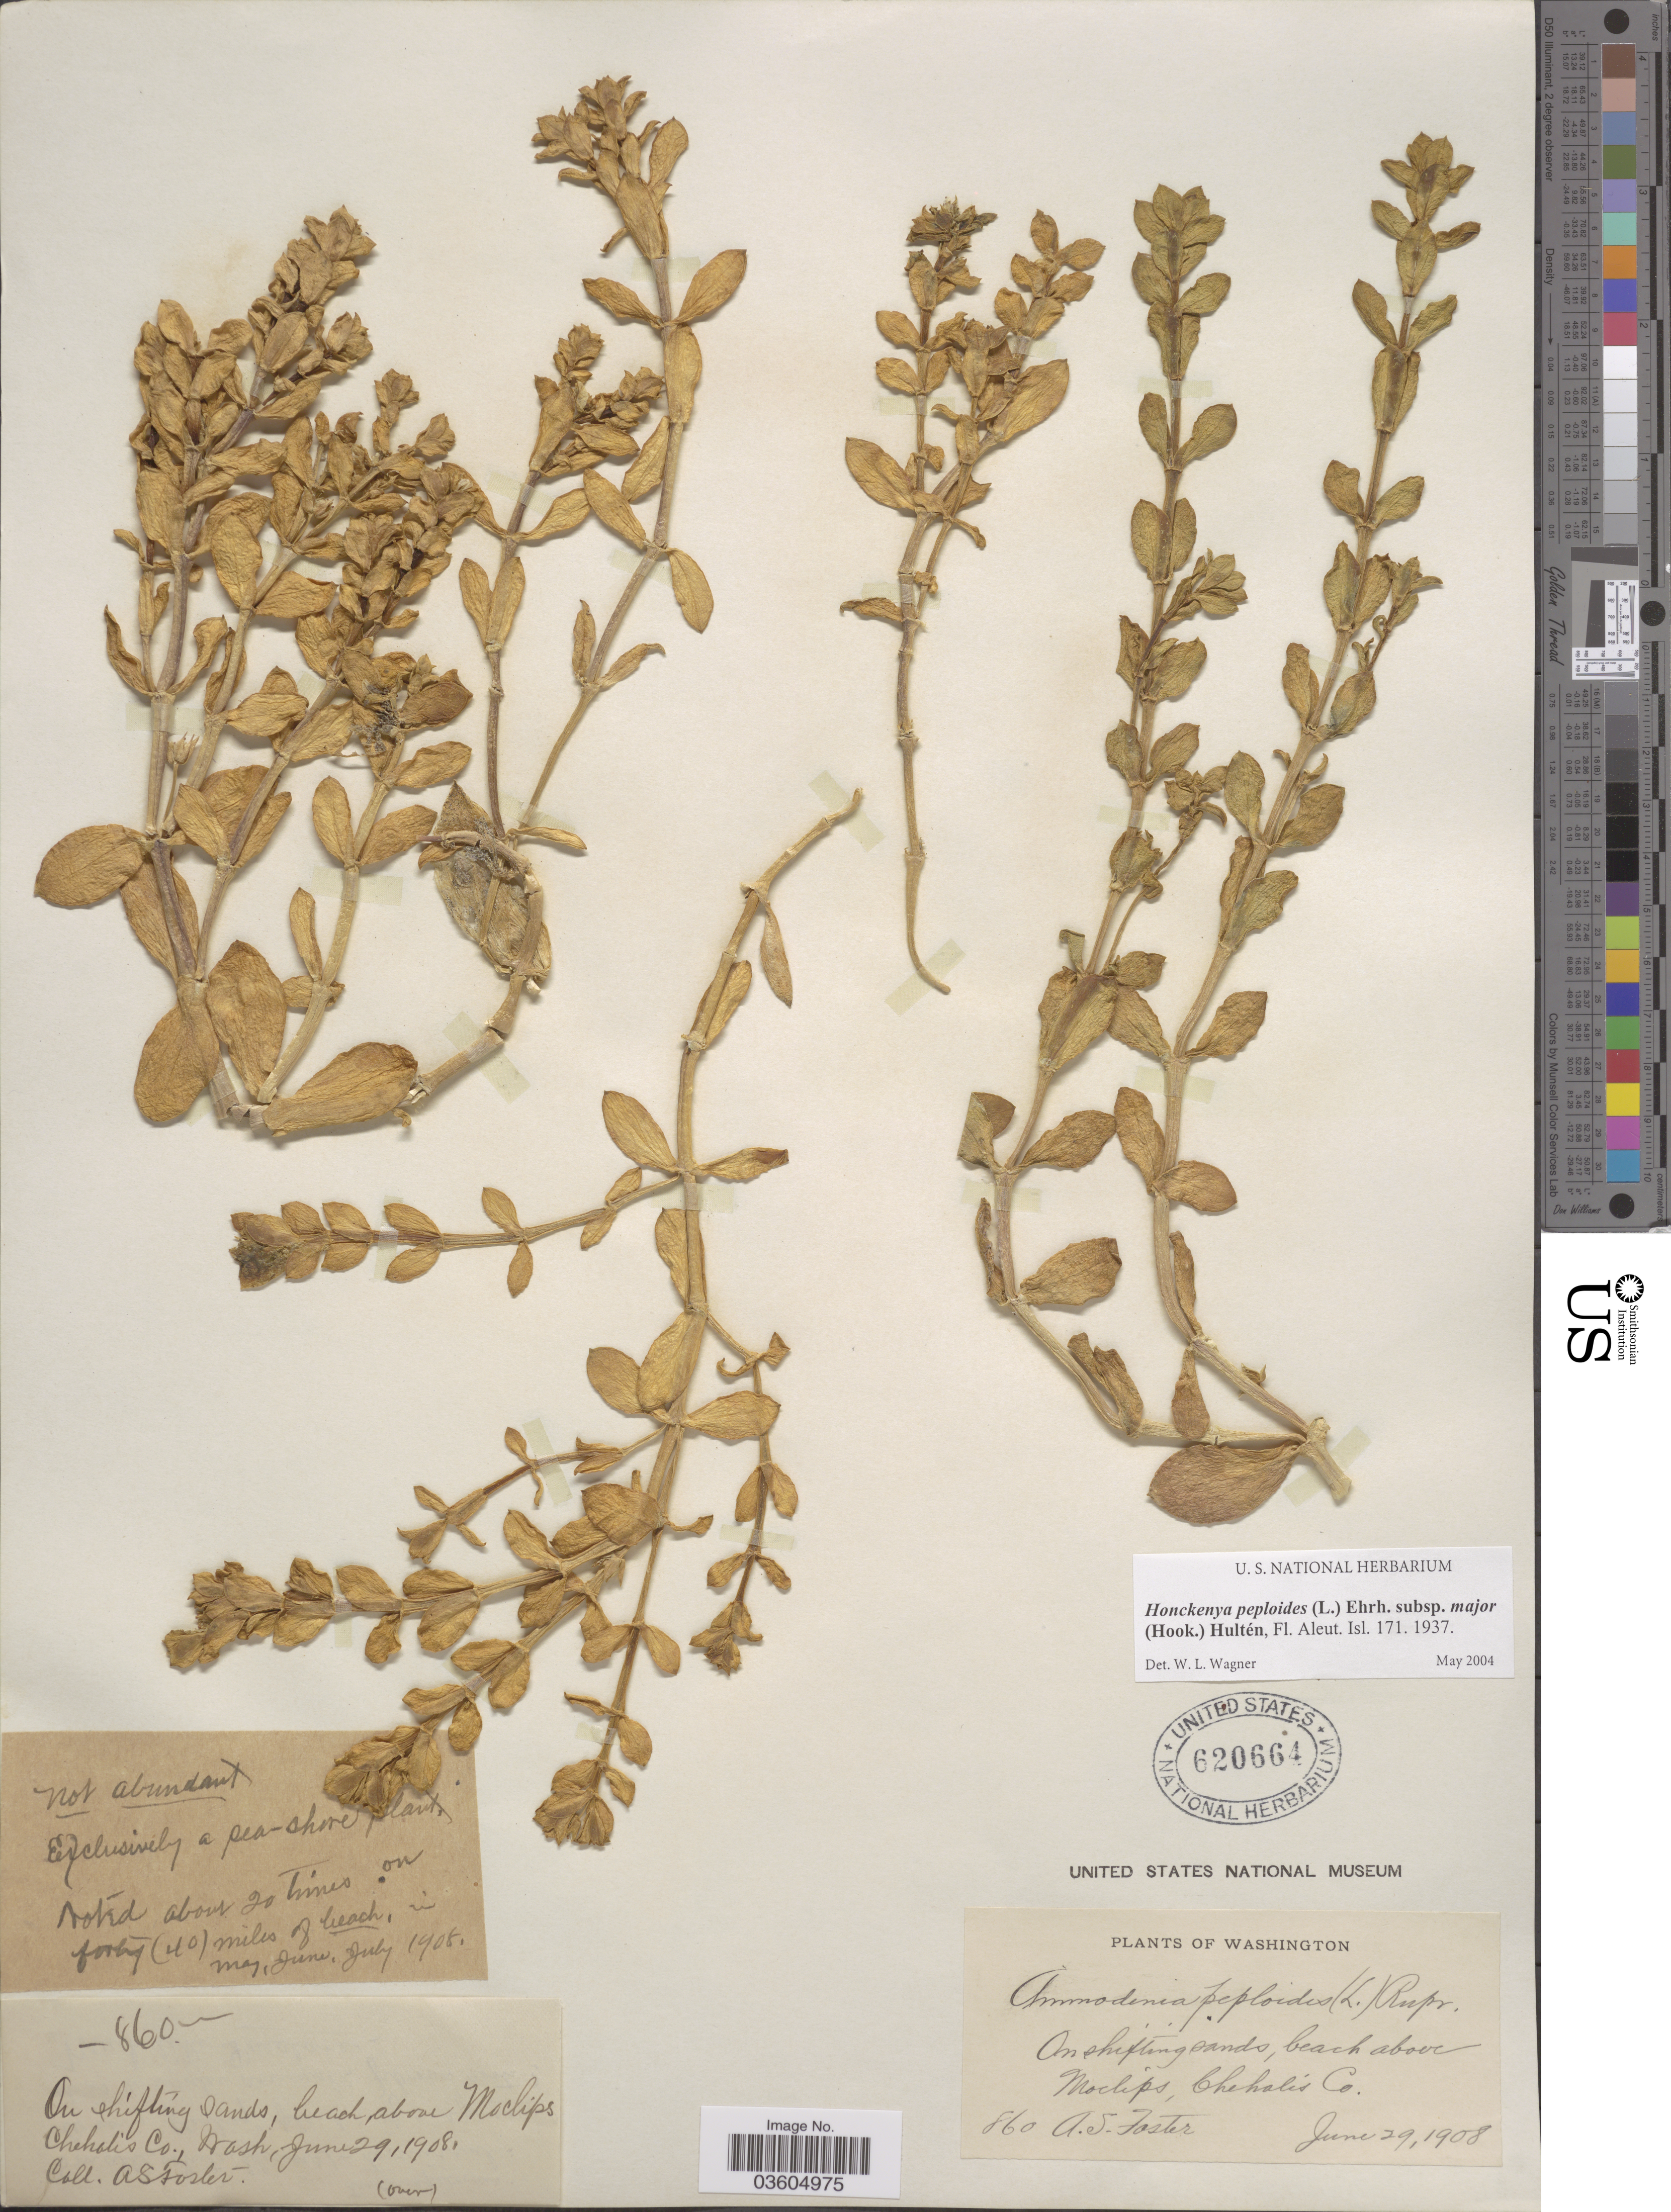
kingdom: Plantae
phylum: Tracheophyta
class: Magnoliopsida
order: Caryophyllales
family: Caryophyllaceae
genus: Honckenya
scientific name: Honckenya peploides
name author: (L.) Ehrh.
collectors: A. S. Foster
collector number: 860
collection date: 1908-06-29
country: United States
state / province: Washington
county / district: Grays Harbor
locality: On shifting sands, beach above Moclips, Chehalis Co. Forty (40) miles of beach. [unsure placement]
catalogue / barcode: US 620664